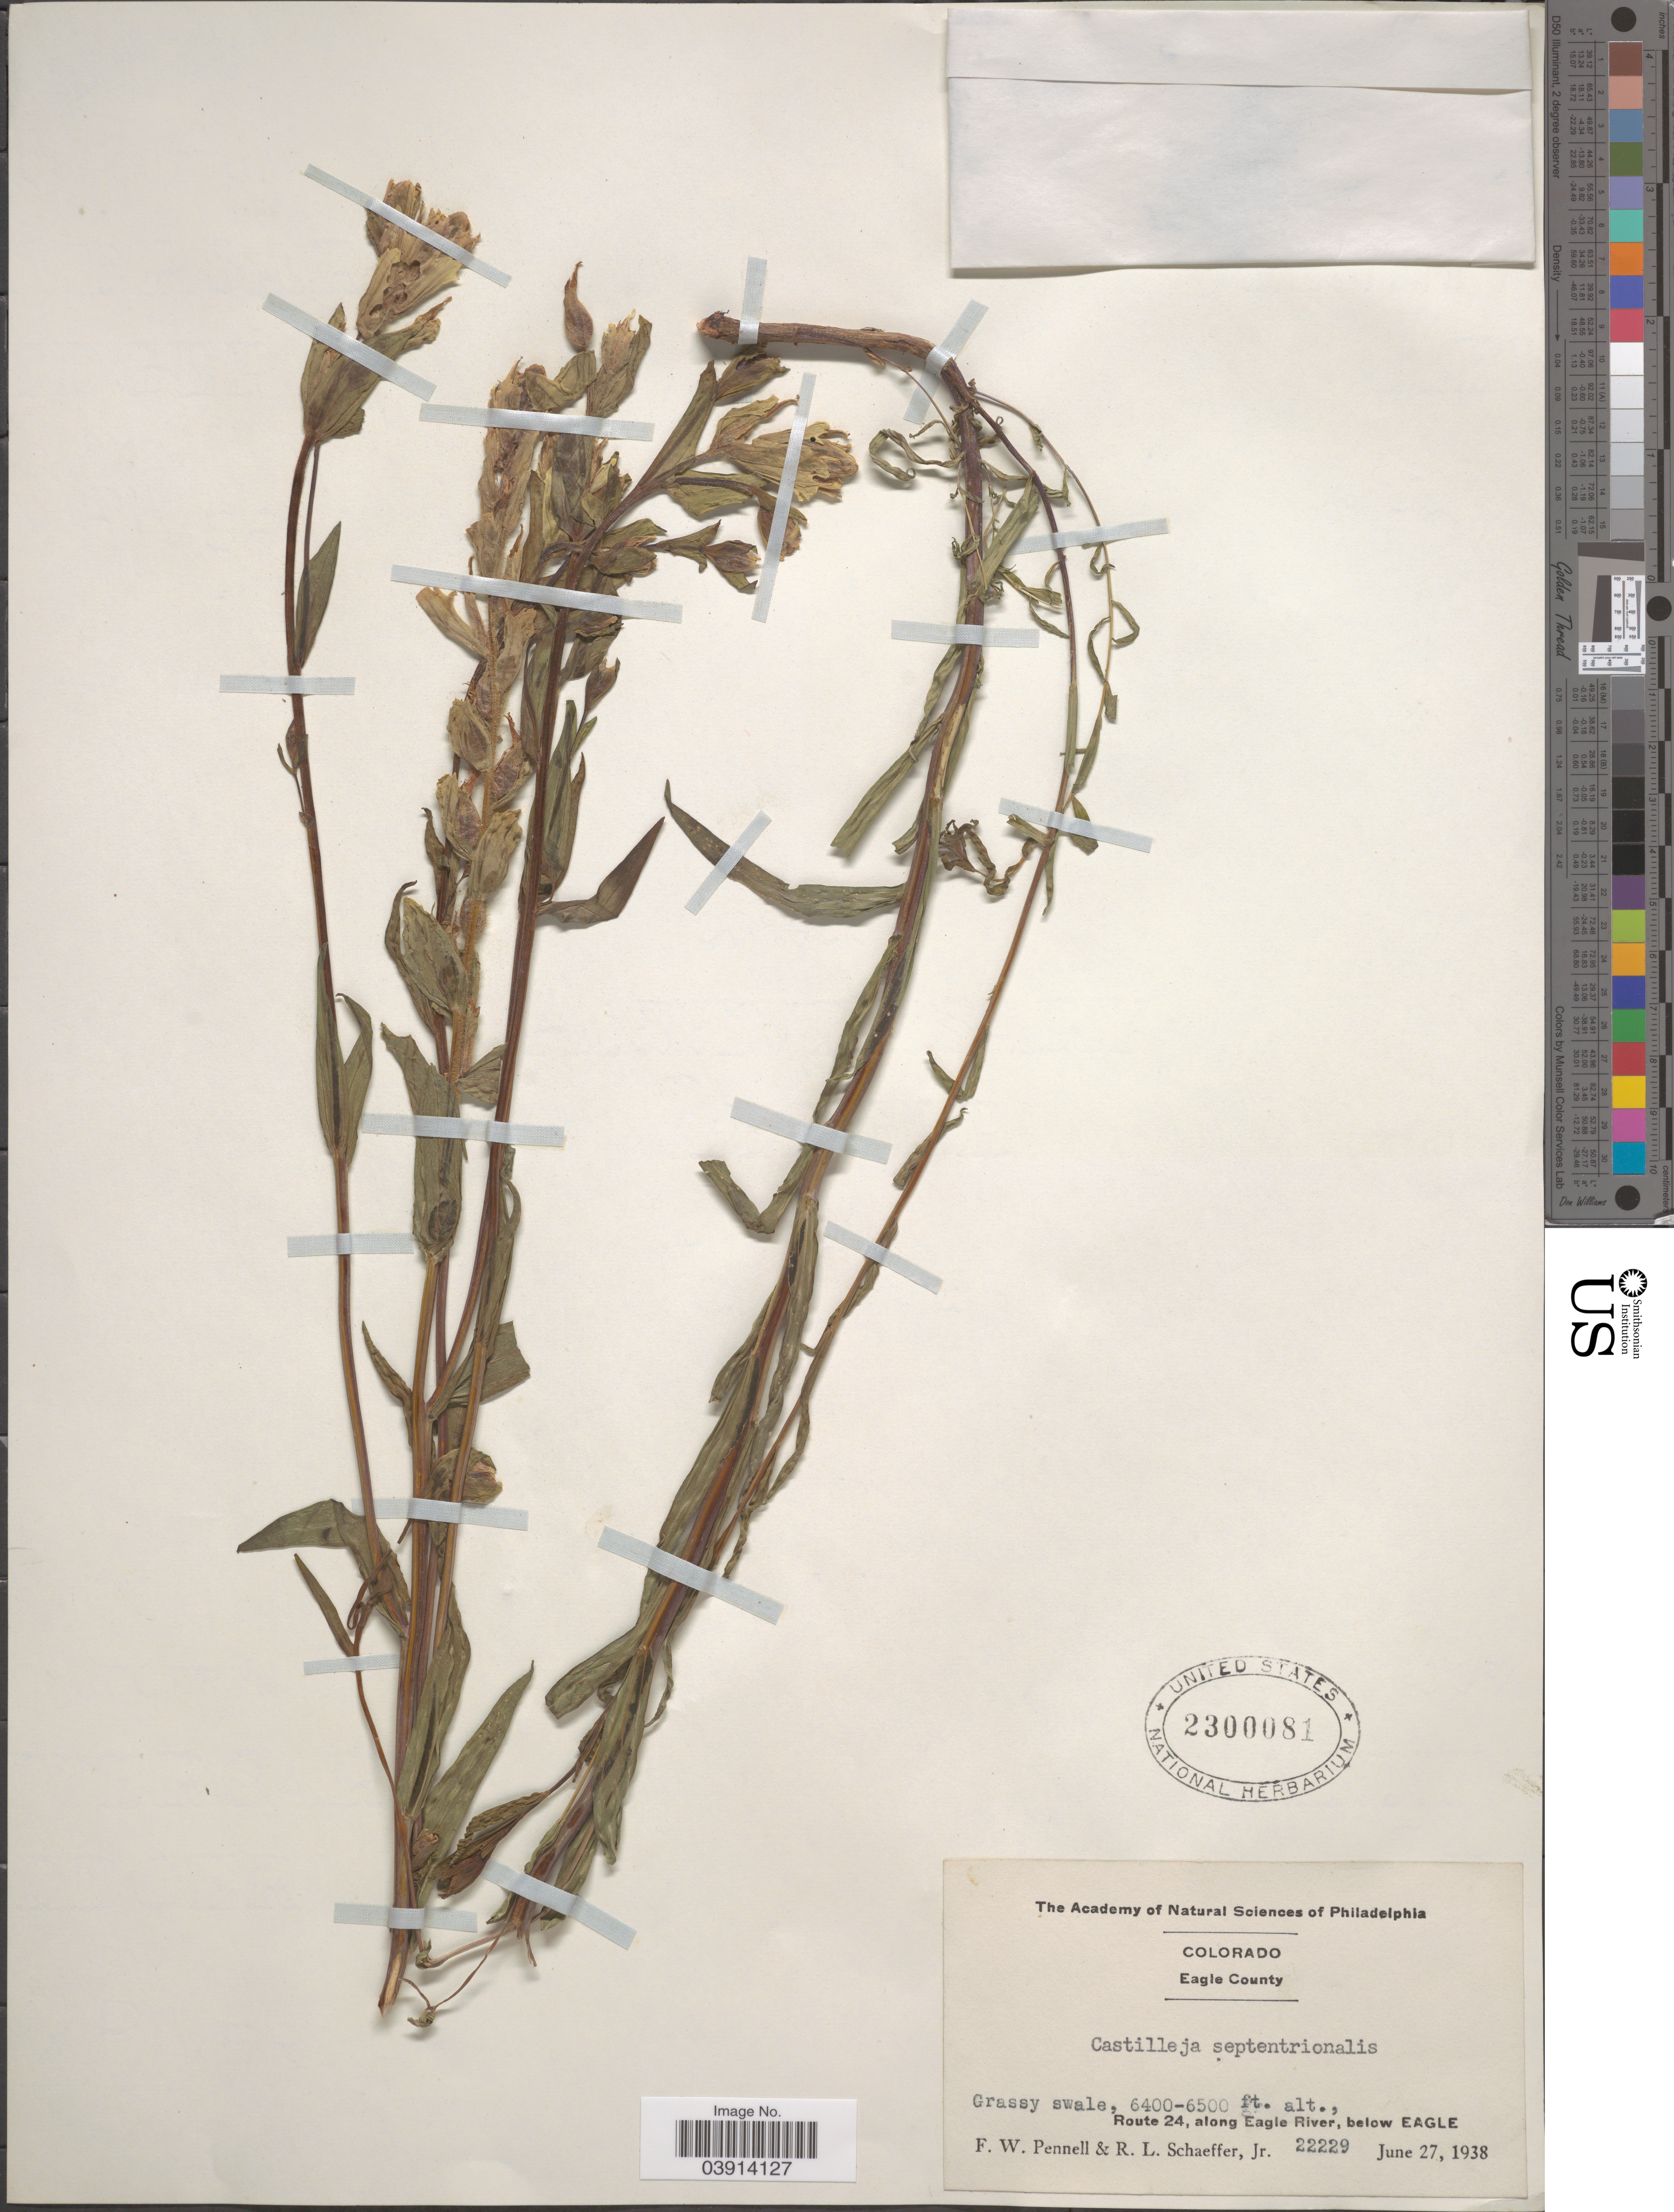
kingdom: Plantae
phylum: Tracheophyta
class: Magnoliopsida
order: Lamiales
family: Orobanchaceae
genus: Castilleja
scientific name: Castilleja septentrionalis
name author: Lindl.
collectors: F. W. Pennell & R. L. Schaeffer Jr.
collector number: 22229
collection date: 1938-06-27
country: United States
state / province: Colorado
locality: Eagle County. Route 24, along Eagle River, below Eagle.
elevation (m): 1951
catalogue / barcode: US 2300081